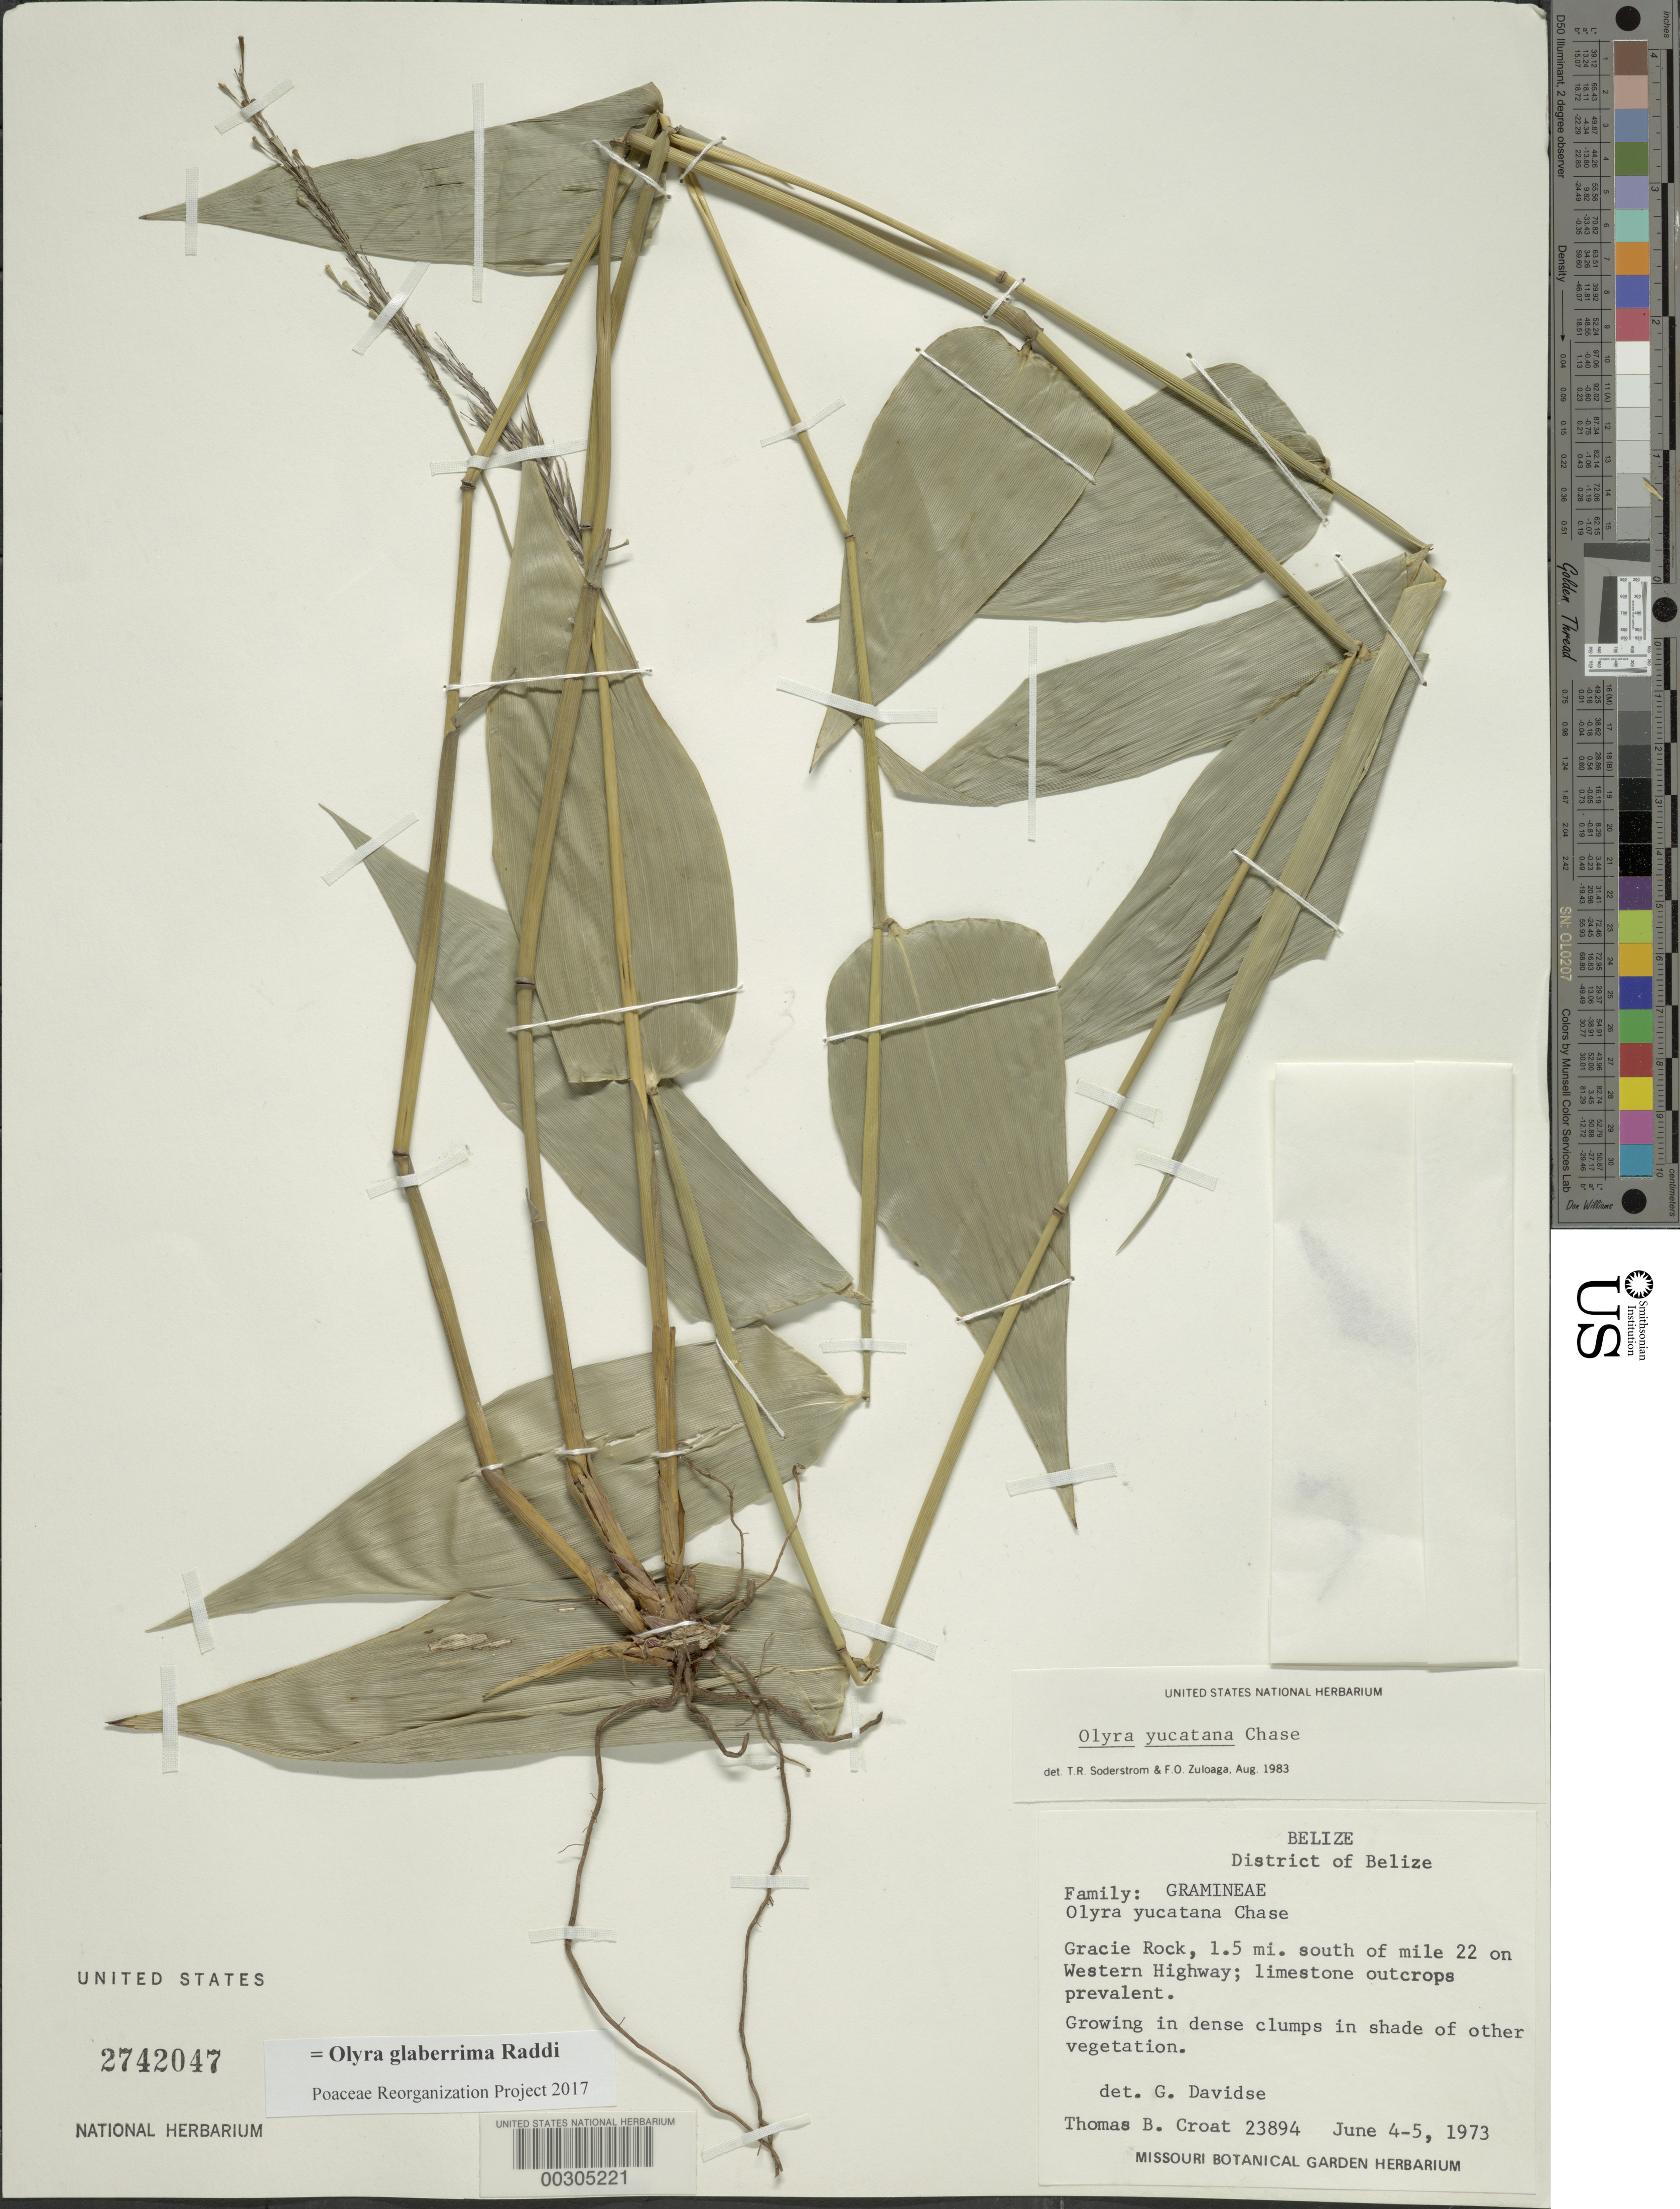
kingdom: Plantae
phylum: Tracheophyta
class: Liliopsida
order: Poales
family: Poaceae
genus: Olyra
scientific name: Olyra glaberrima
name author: Raddi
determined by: Poaceae Reorganization Project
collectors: T. B. Croat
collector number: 23894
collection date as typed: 04 Jun 1973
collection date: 1973-06-04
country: Belize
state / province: Belize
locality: Gracie Rock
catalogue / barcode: US 2742047